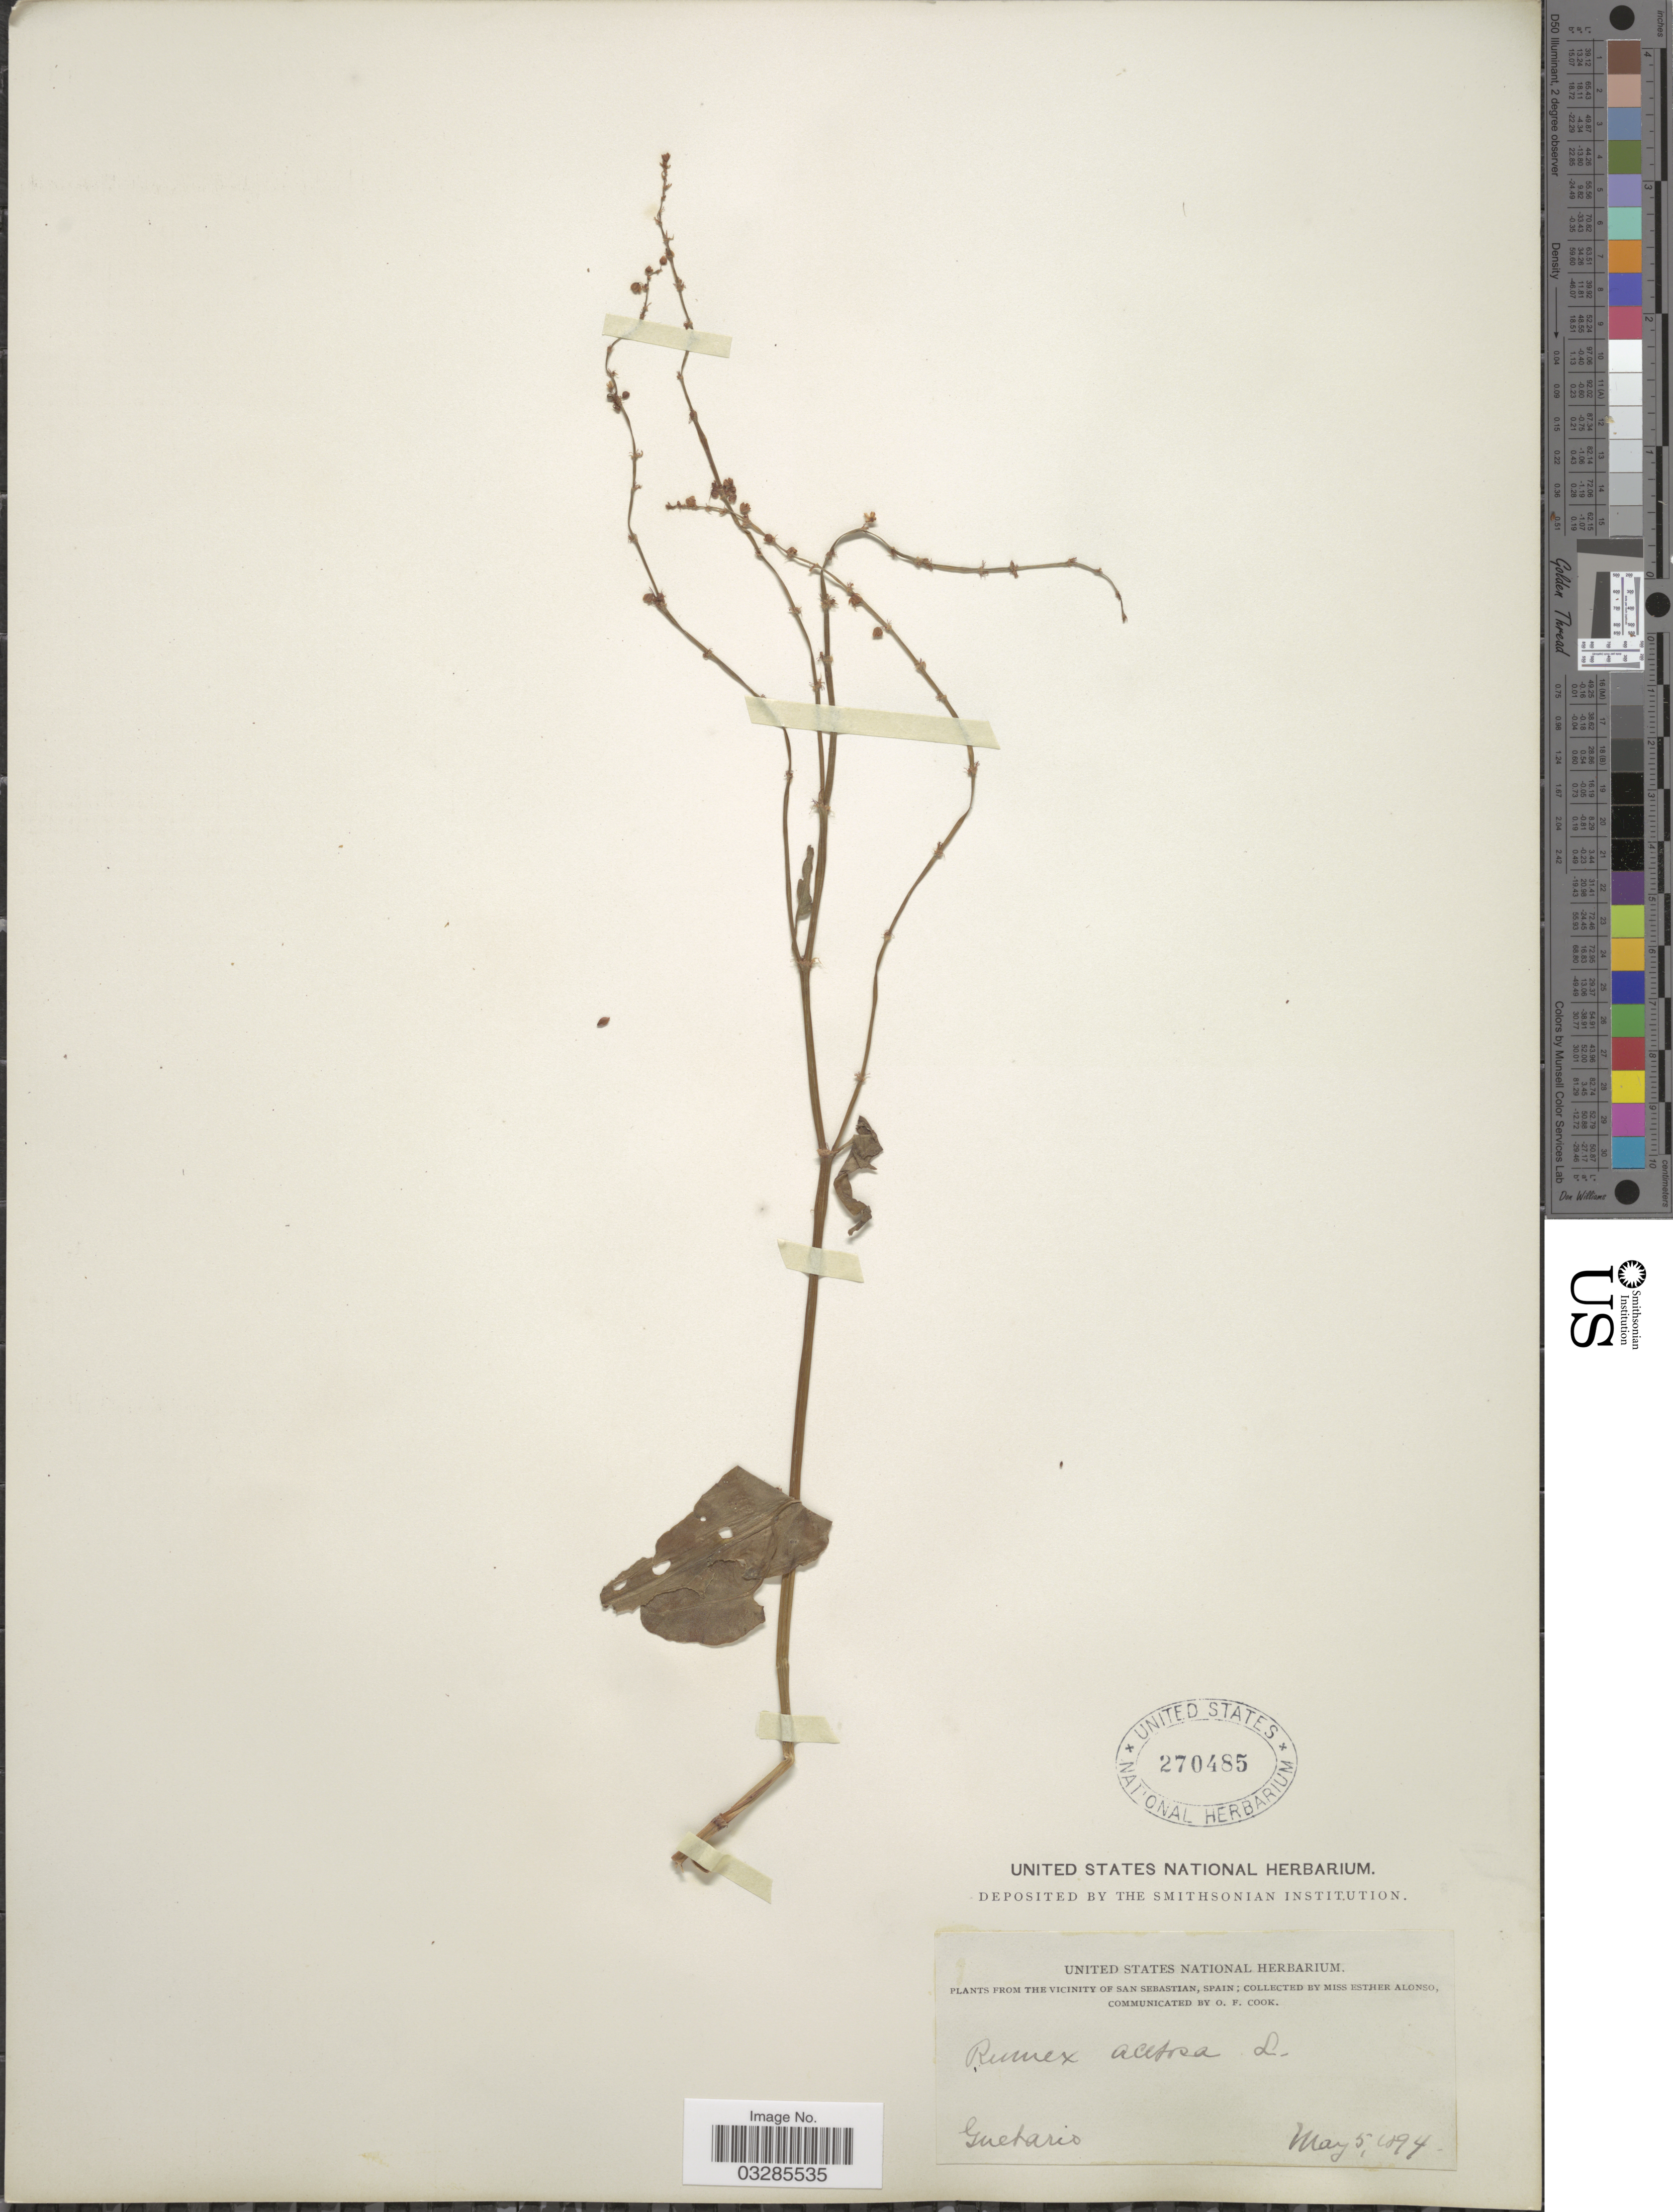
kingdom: Plantae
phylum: Tracheophyta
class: Magnoliopsida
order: Caryophyllales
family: Polygonaceae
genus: Rumex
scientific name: Rumex acetosa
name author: L.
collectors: E. Alonso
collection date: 1894-05-05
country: Spain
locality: Vicinity of San Sebastian. Guetario.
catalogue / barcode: US 270485